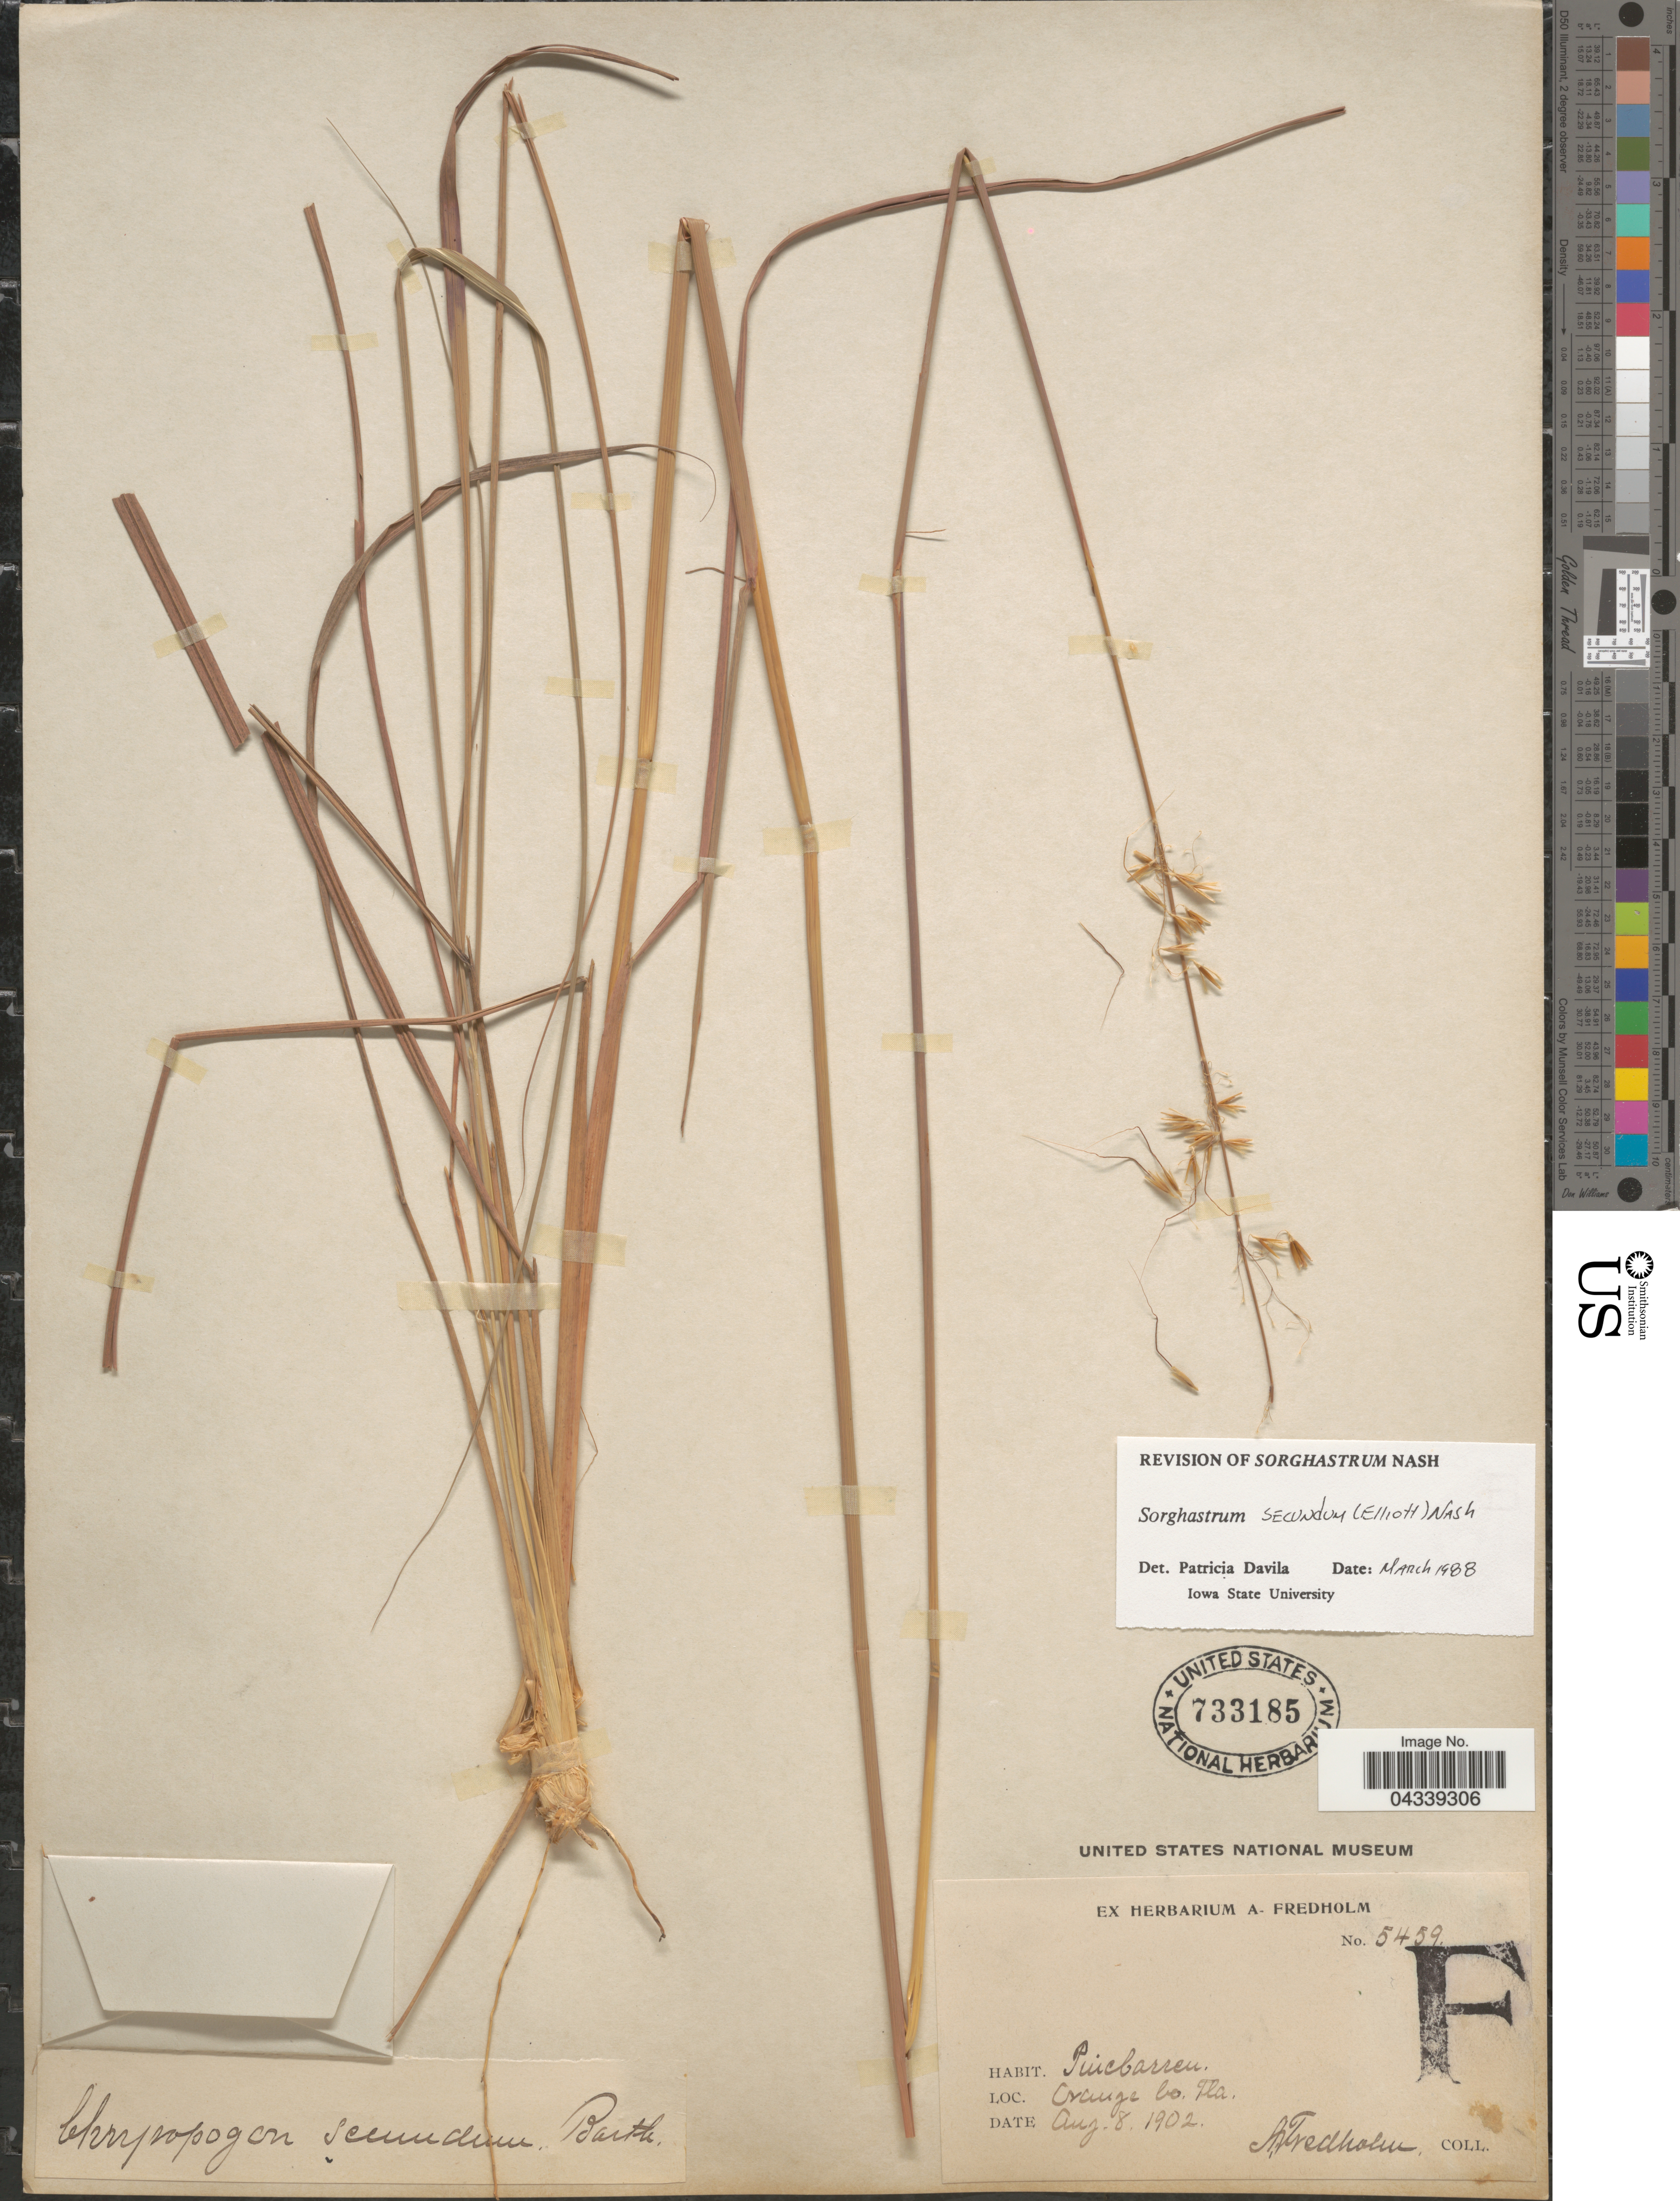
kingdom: Plantae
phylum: Tracheophyta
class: Liliopsida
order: Poales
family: Poaceae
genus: Sorghastrum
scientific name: Sorghastrum secundum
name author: (Elliott) Nash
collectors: A. J. Fredholm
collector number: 5459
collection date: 1902-08-08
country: United States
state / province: Florida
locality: Orange Co.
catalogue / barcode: US 733185